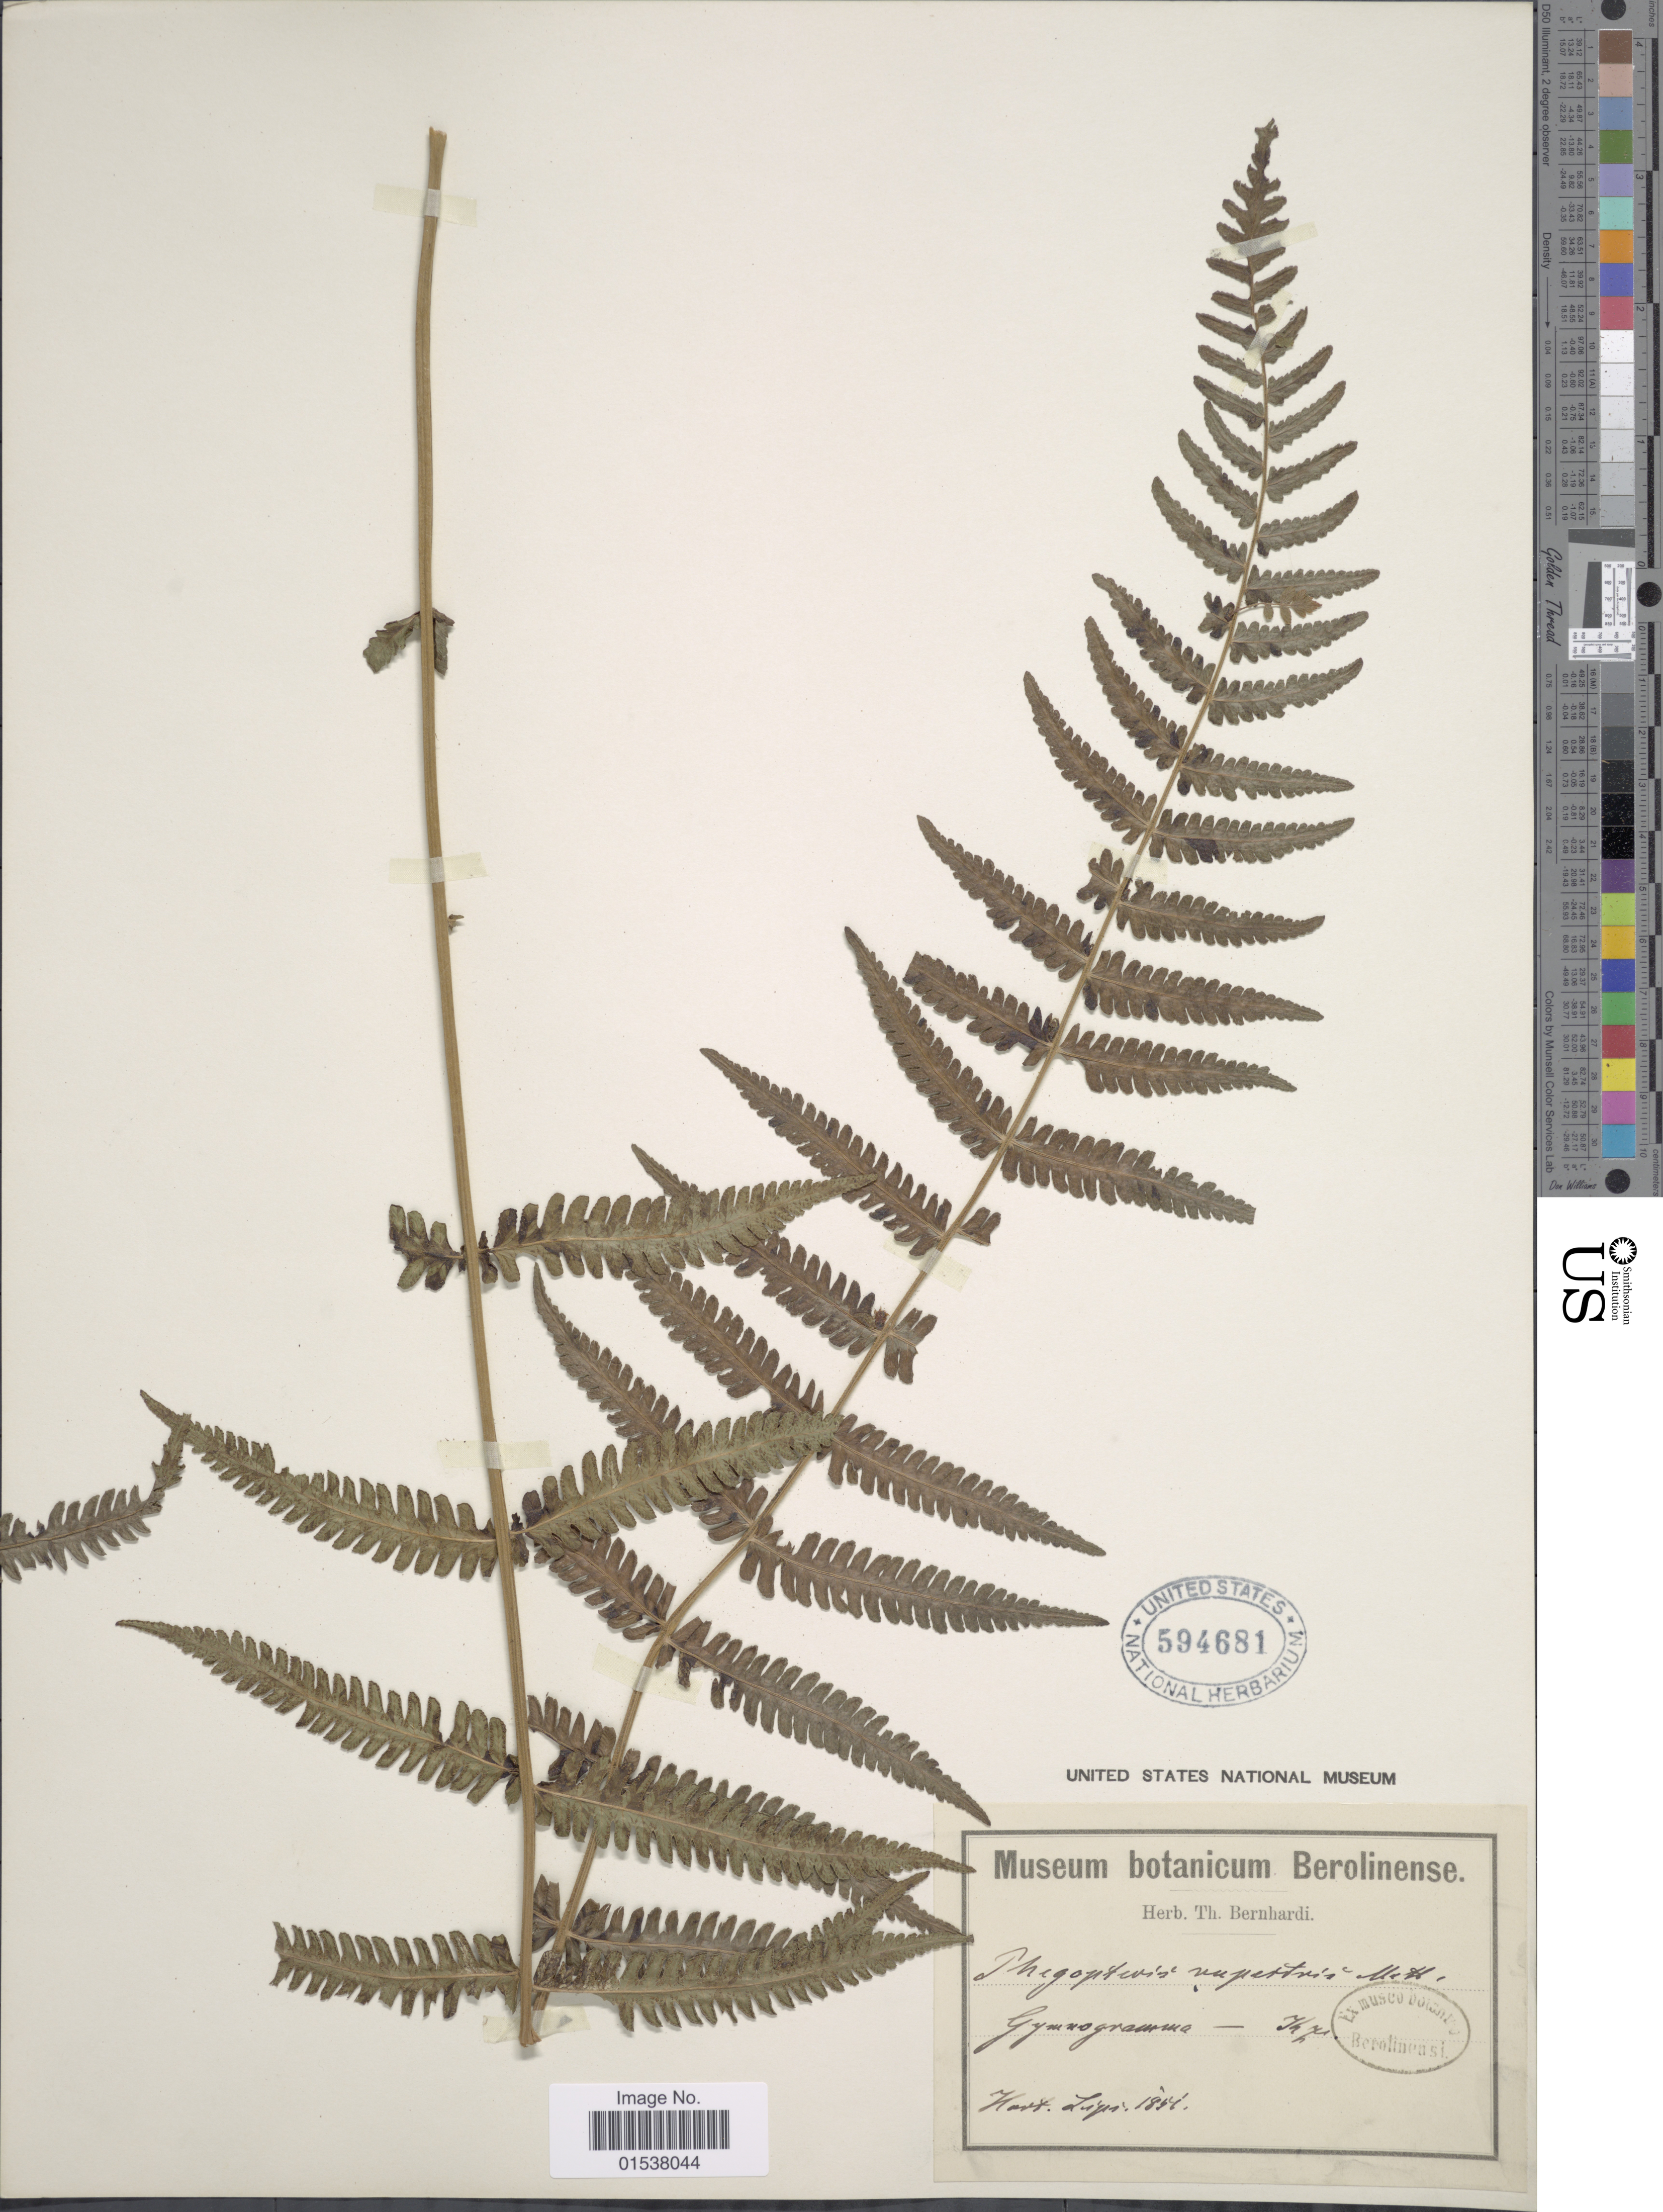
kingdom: Plantae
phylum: Tracheophyta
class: Polypodiopsida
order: Polypodiales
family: Thelypteridaceae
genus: Amauropelta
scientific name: Amauropelta rupestris (Klotzsch) comb. nov., ined 2015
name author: (Klotzsch)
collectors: ex herb. Bernhardi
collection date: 1896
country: Germany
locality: Hort Lips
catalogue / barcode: US 594681